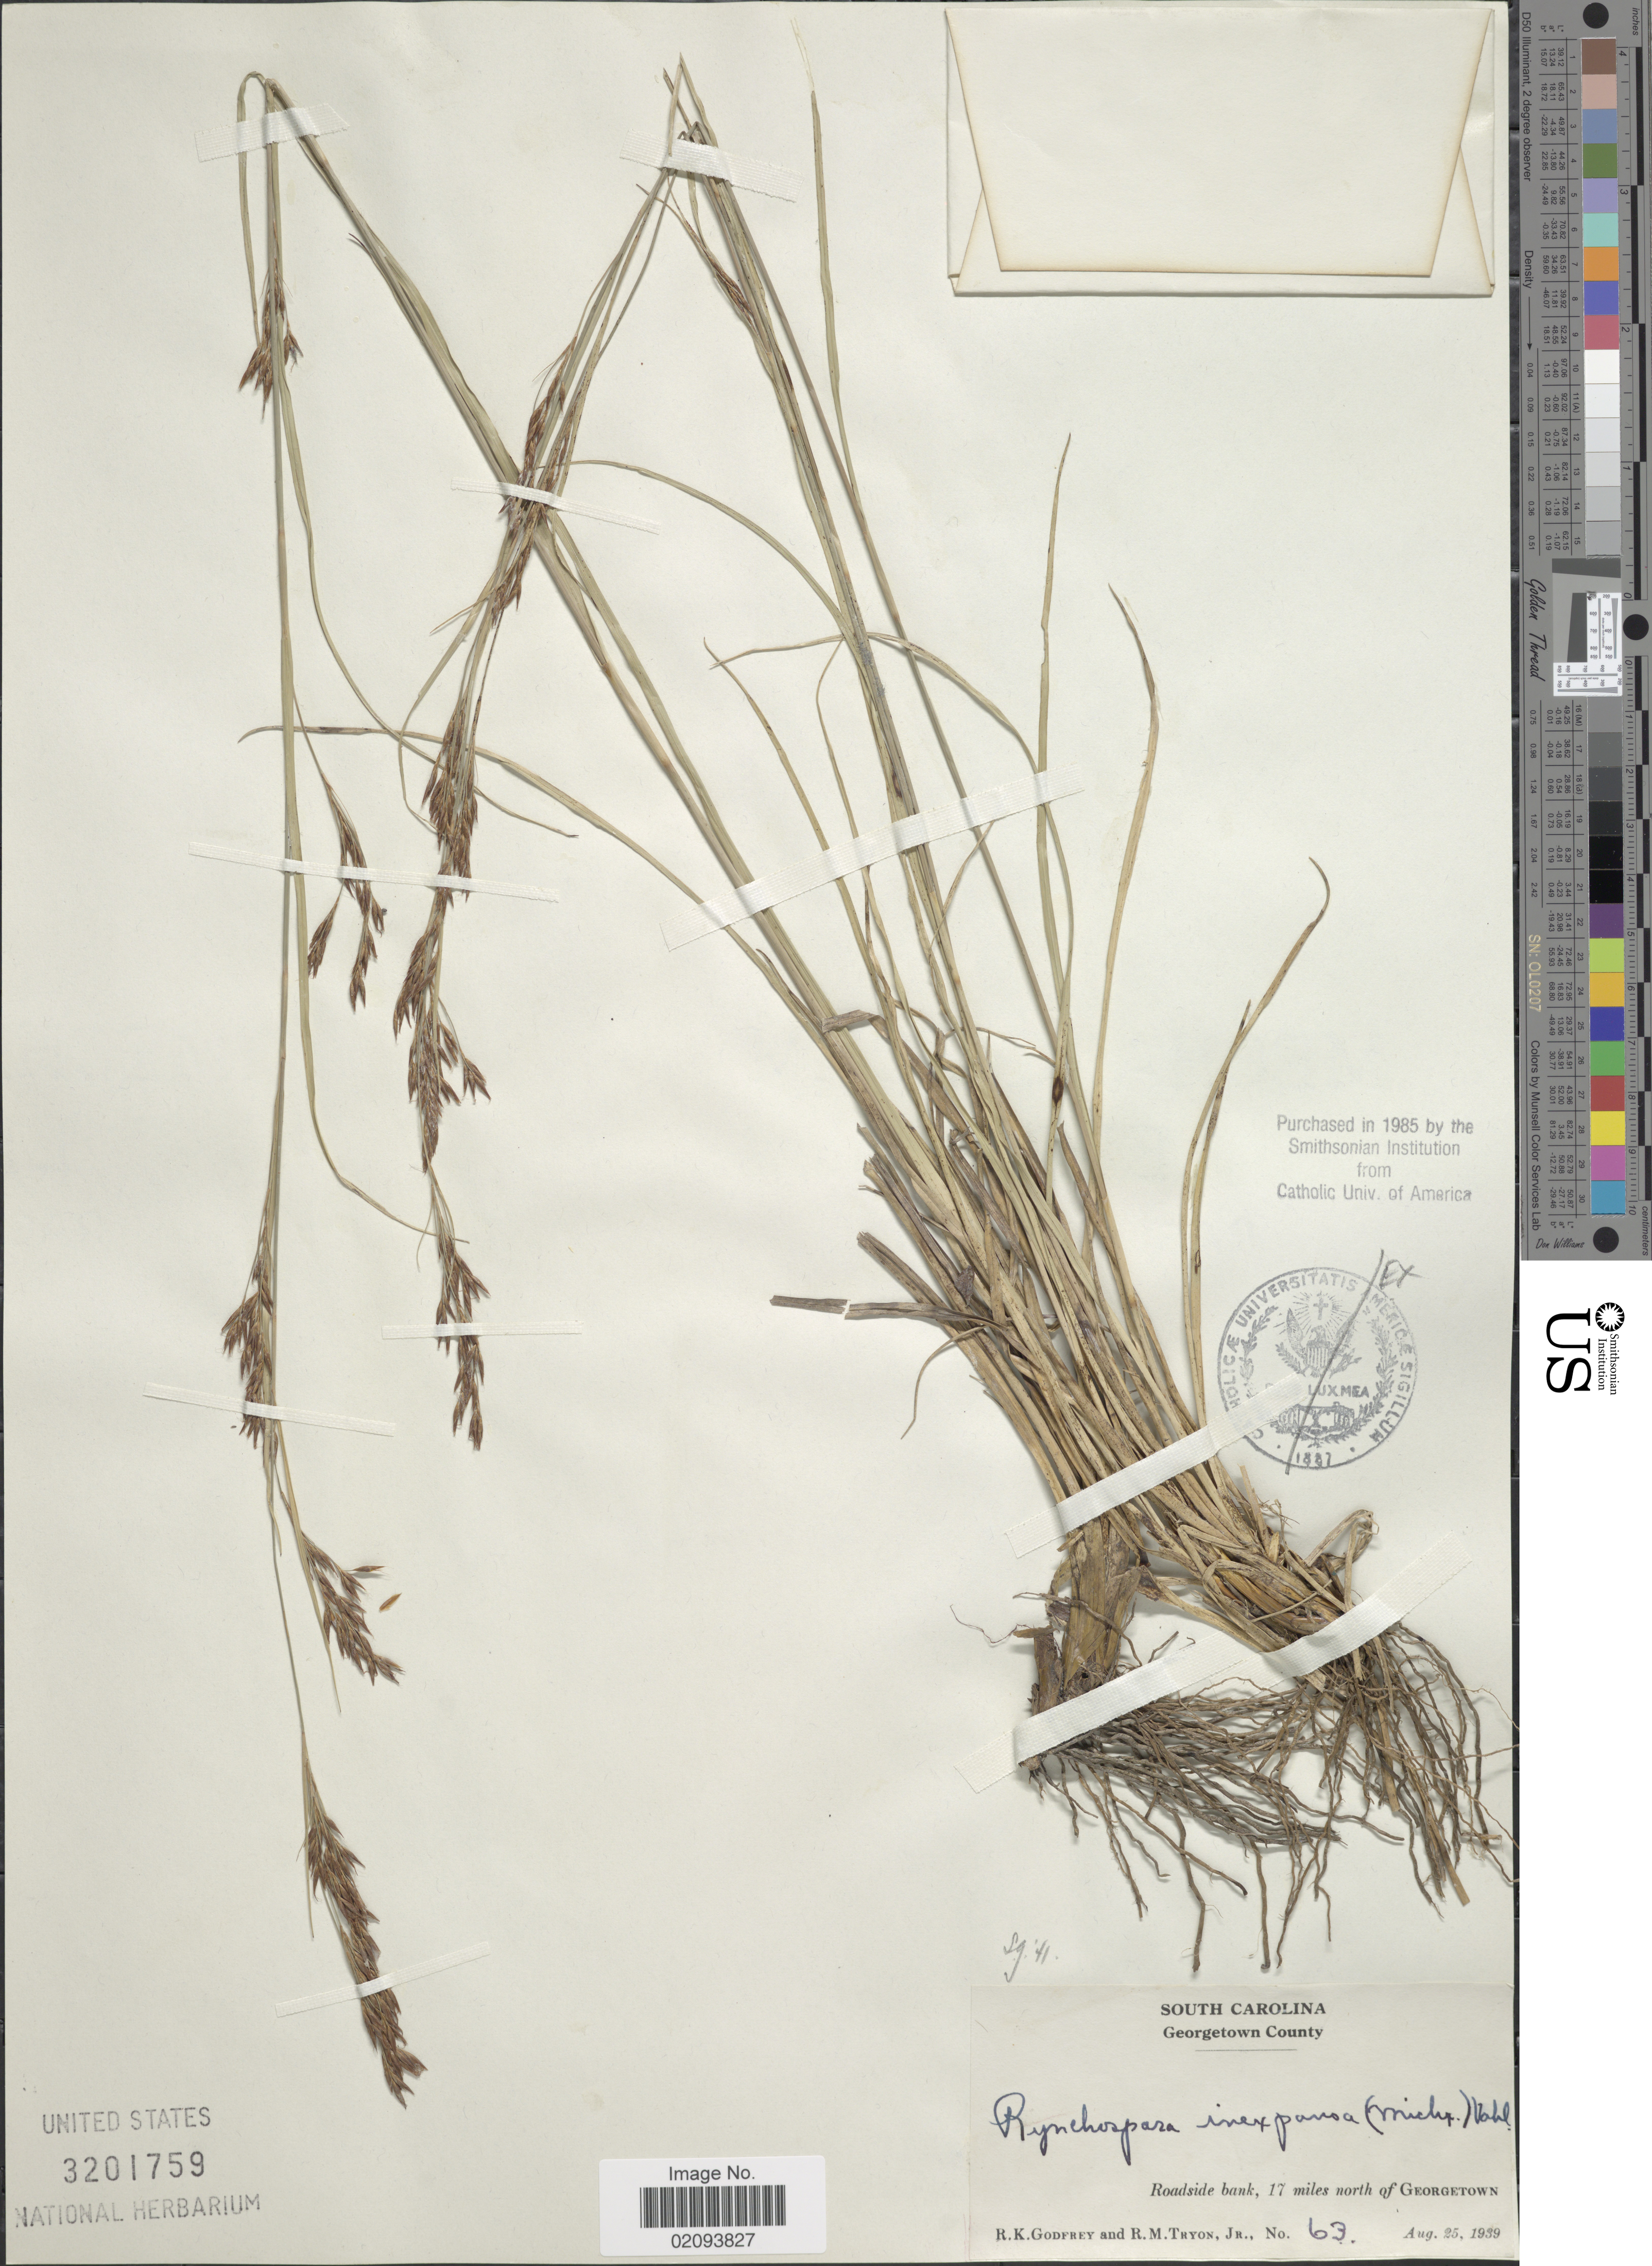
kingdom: Plantae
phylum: Tracheophyta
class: Liliopsida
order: Poales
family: Cyperaceae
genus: Rhynchospora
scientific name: Rhynchospora inexpansa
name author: (Michx.) Vahl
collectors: R. K. Godfrey & R. M. Tryon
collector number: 63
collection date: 1939-08-25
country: United States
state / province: South Carolina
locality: Georgetown County. Roadside bank, 17 miles north of Georgetown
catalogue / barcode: US 3201759